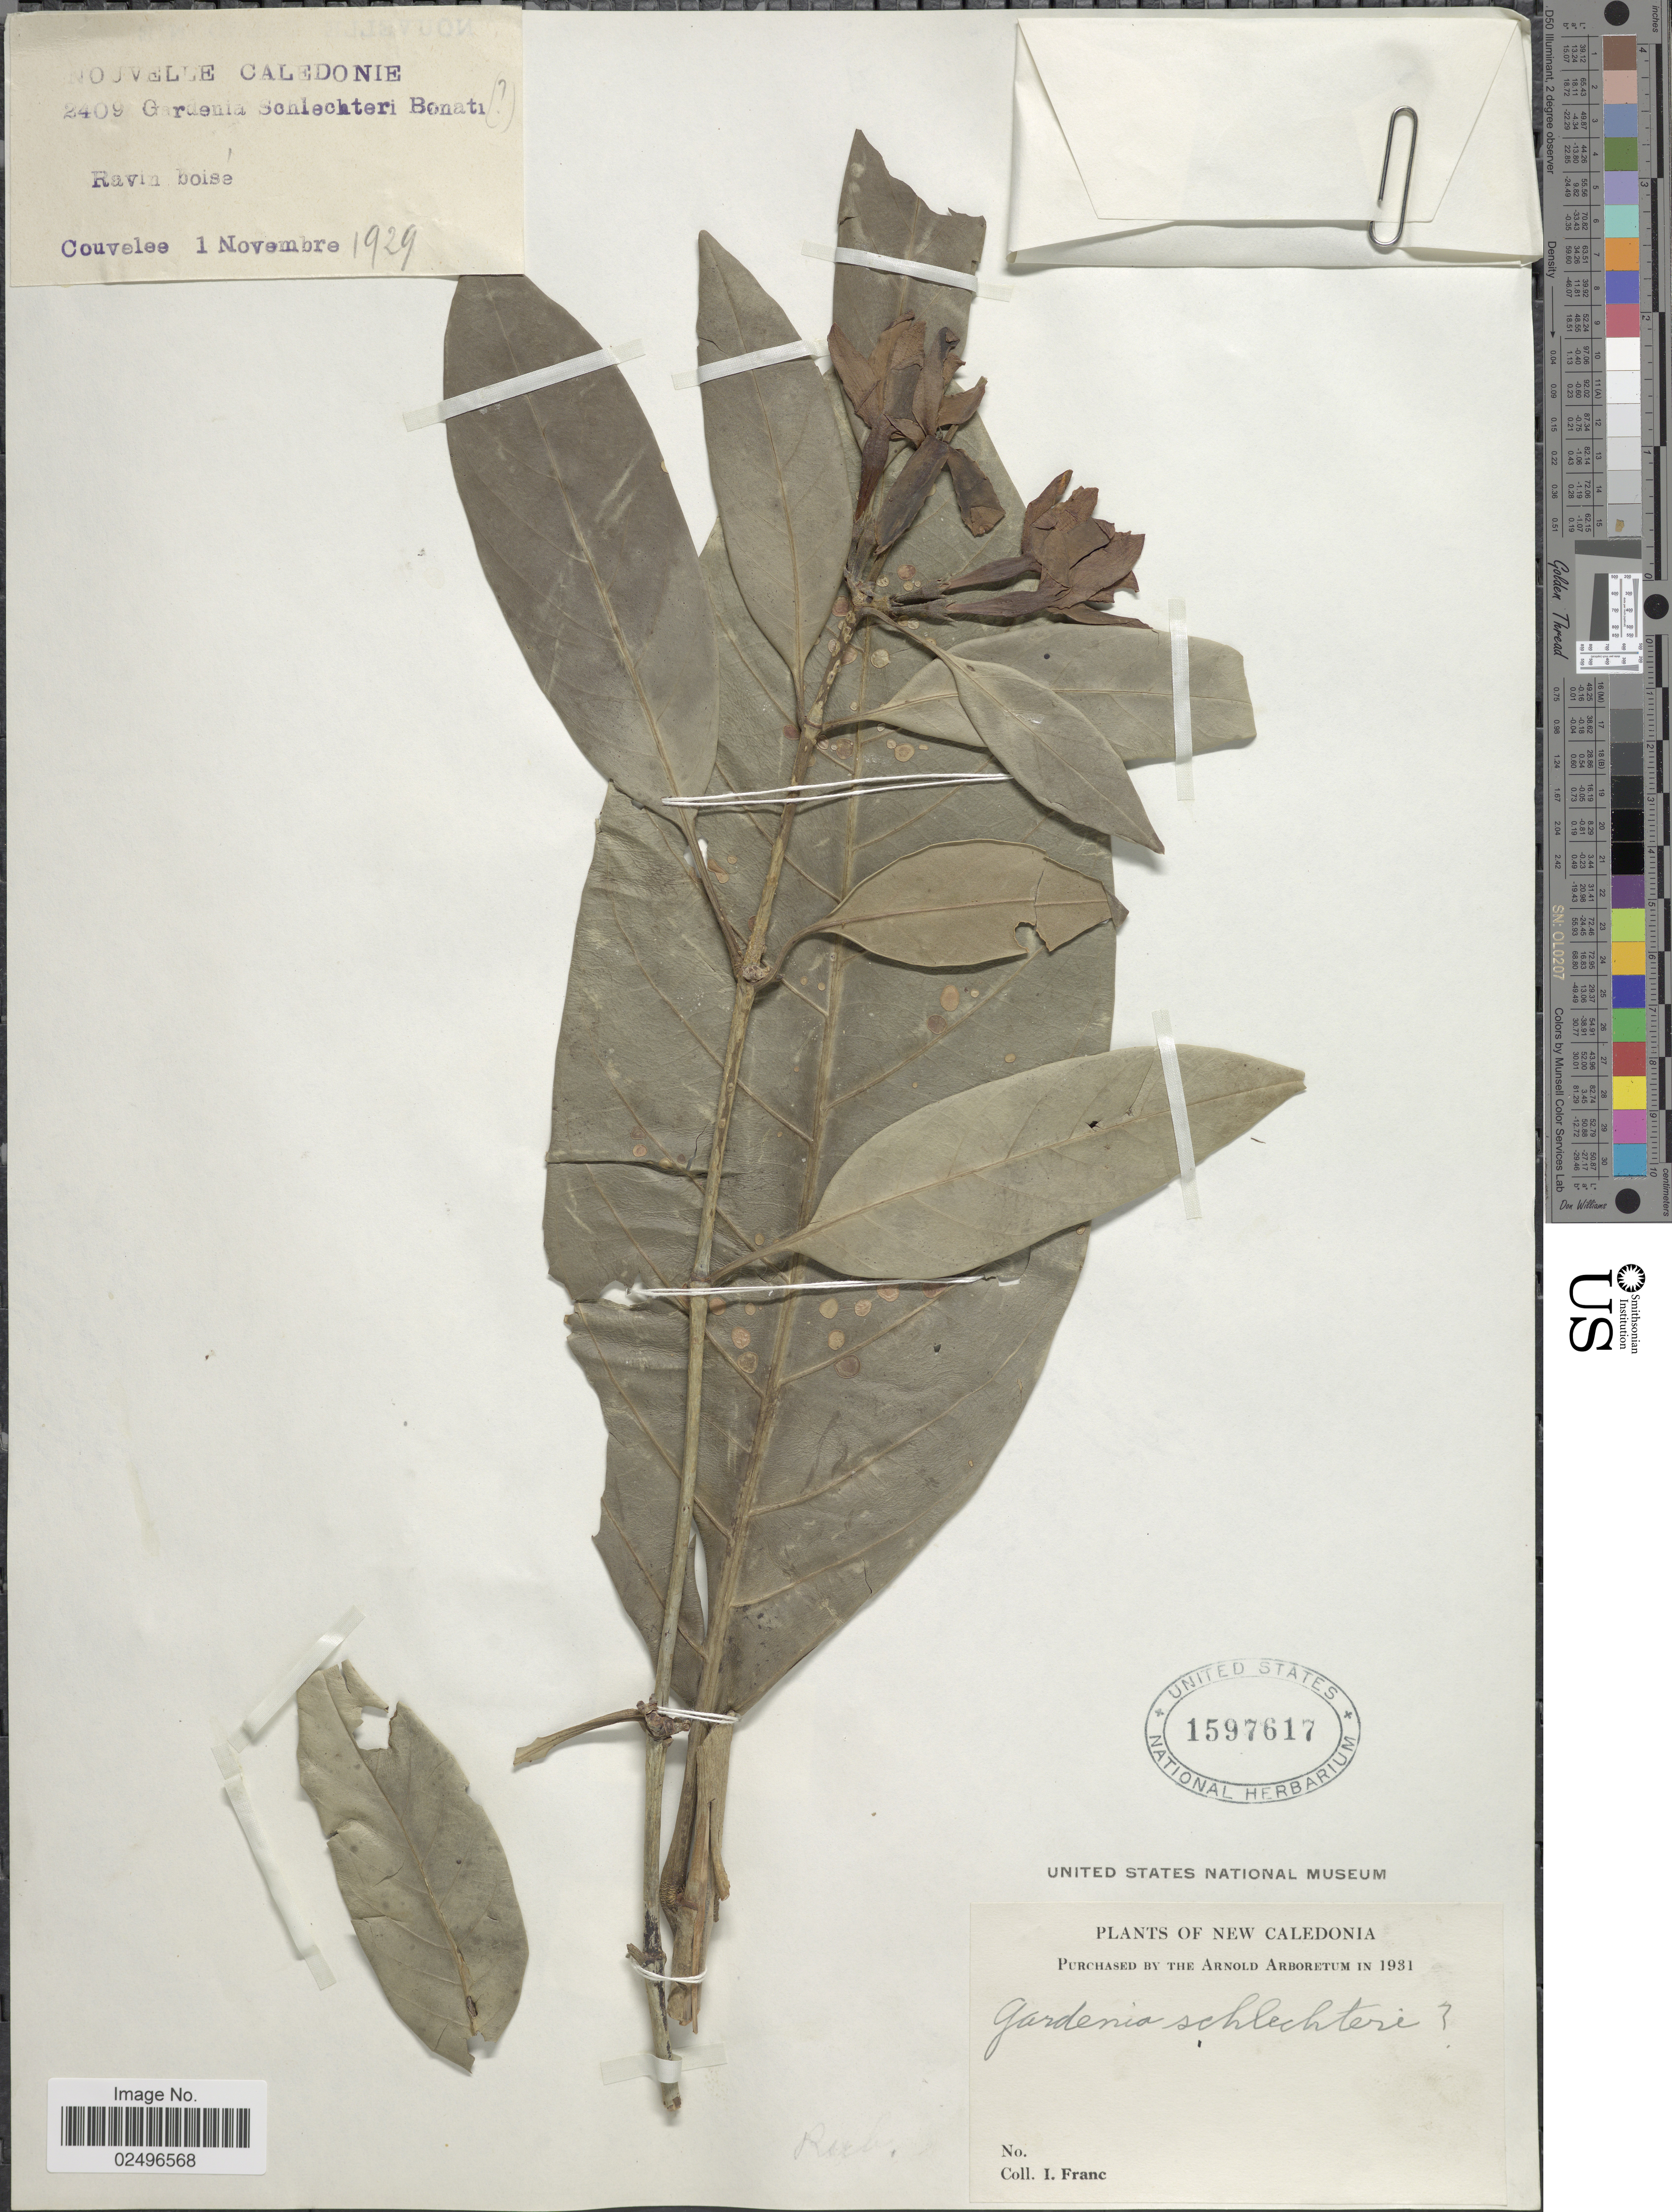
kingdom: Plantae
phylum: Tracheophyta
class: Magnoliopsida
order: Gentianales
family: Rubiaceae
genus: Gardenia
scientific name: Gardenia schlechteri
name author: Bonati & Petitm.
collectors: I. Franc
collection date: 1931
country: New Caledonia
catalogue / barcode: US 1597617